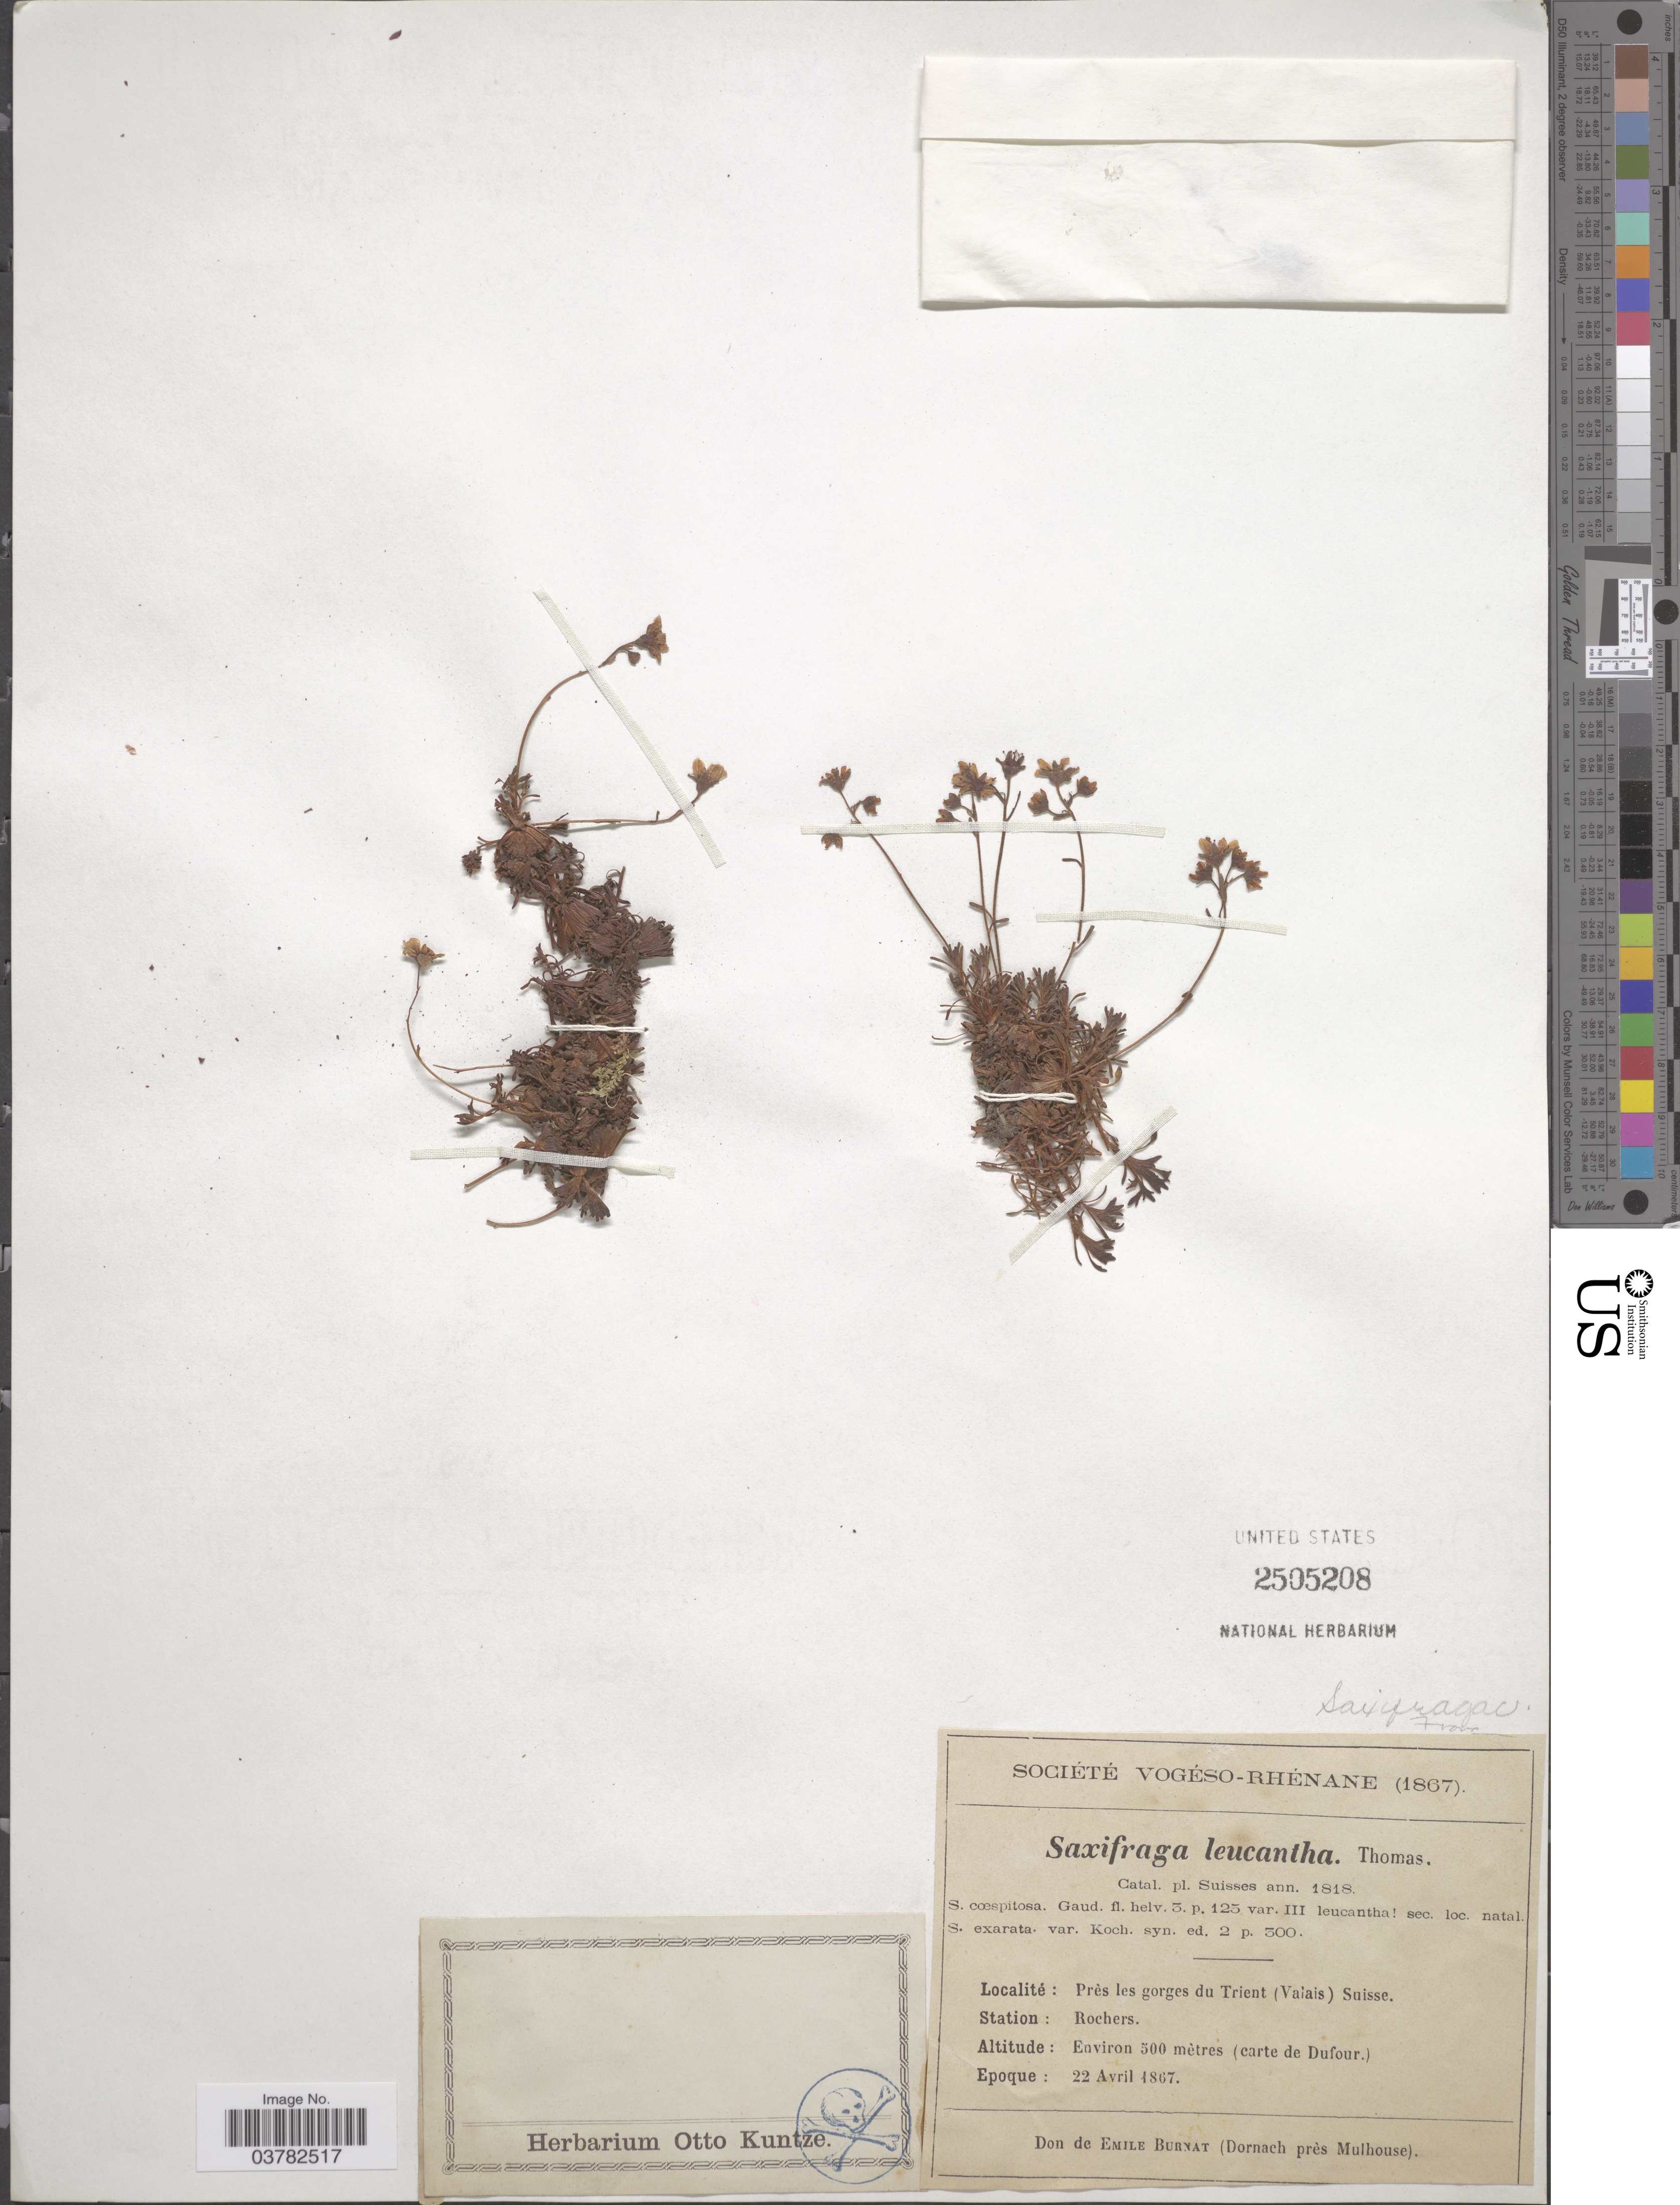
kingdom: Plantae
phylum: Tracheophyta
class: Magnoliopsida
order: Saxifragales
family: Saxifragaceae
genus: Saxifraga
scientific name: Saxifraga leucantha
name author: ex Sternb.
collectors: ex herb. Otto Kuntze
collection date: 1867-04-22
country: Switzerland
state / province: Valais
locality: Près les gorges du Trient Suisse. (Carte de Dufour) [unsure placement].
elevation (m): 500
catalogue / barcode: US 2505208